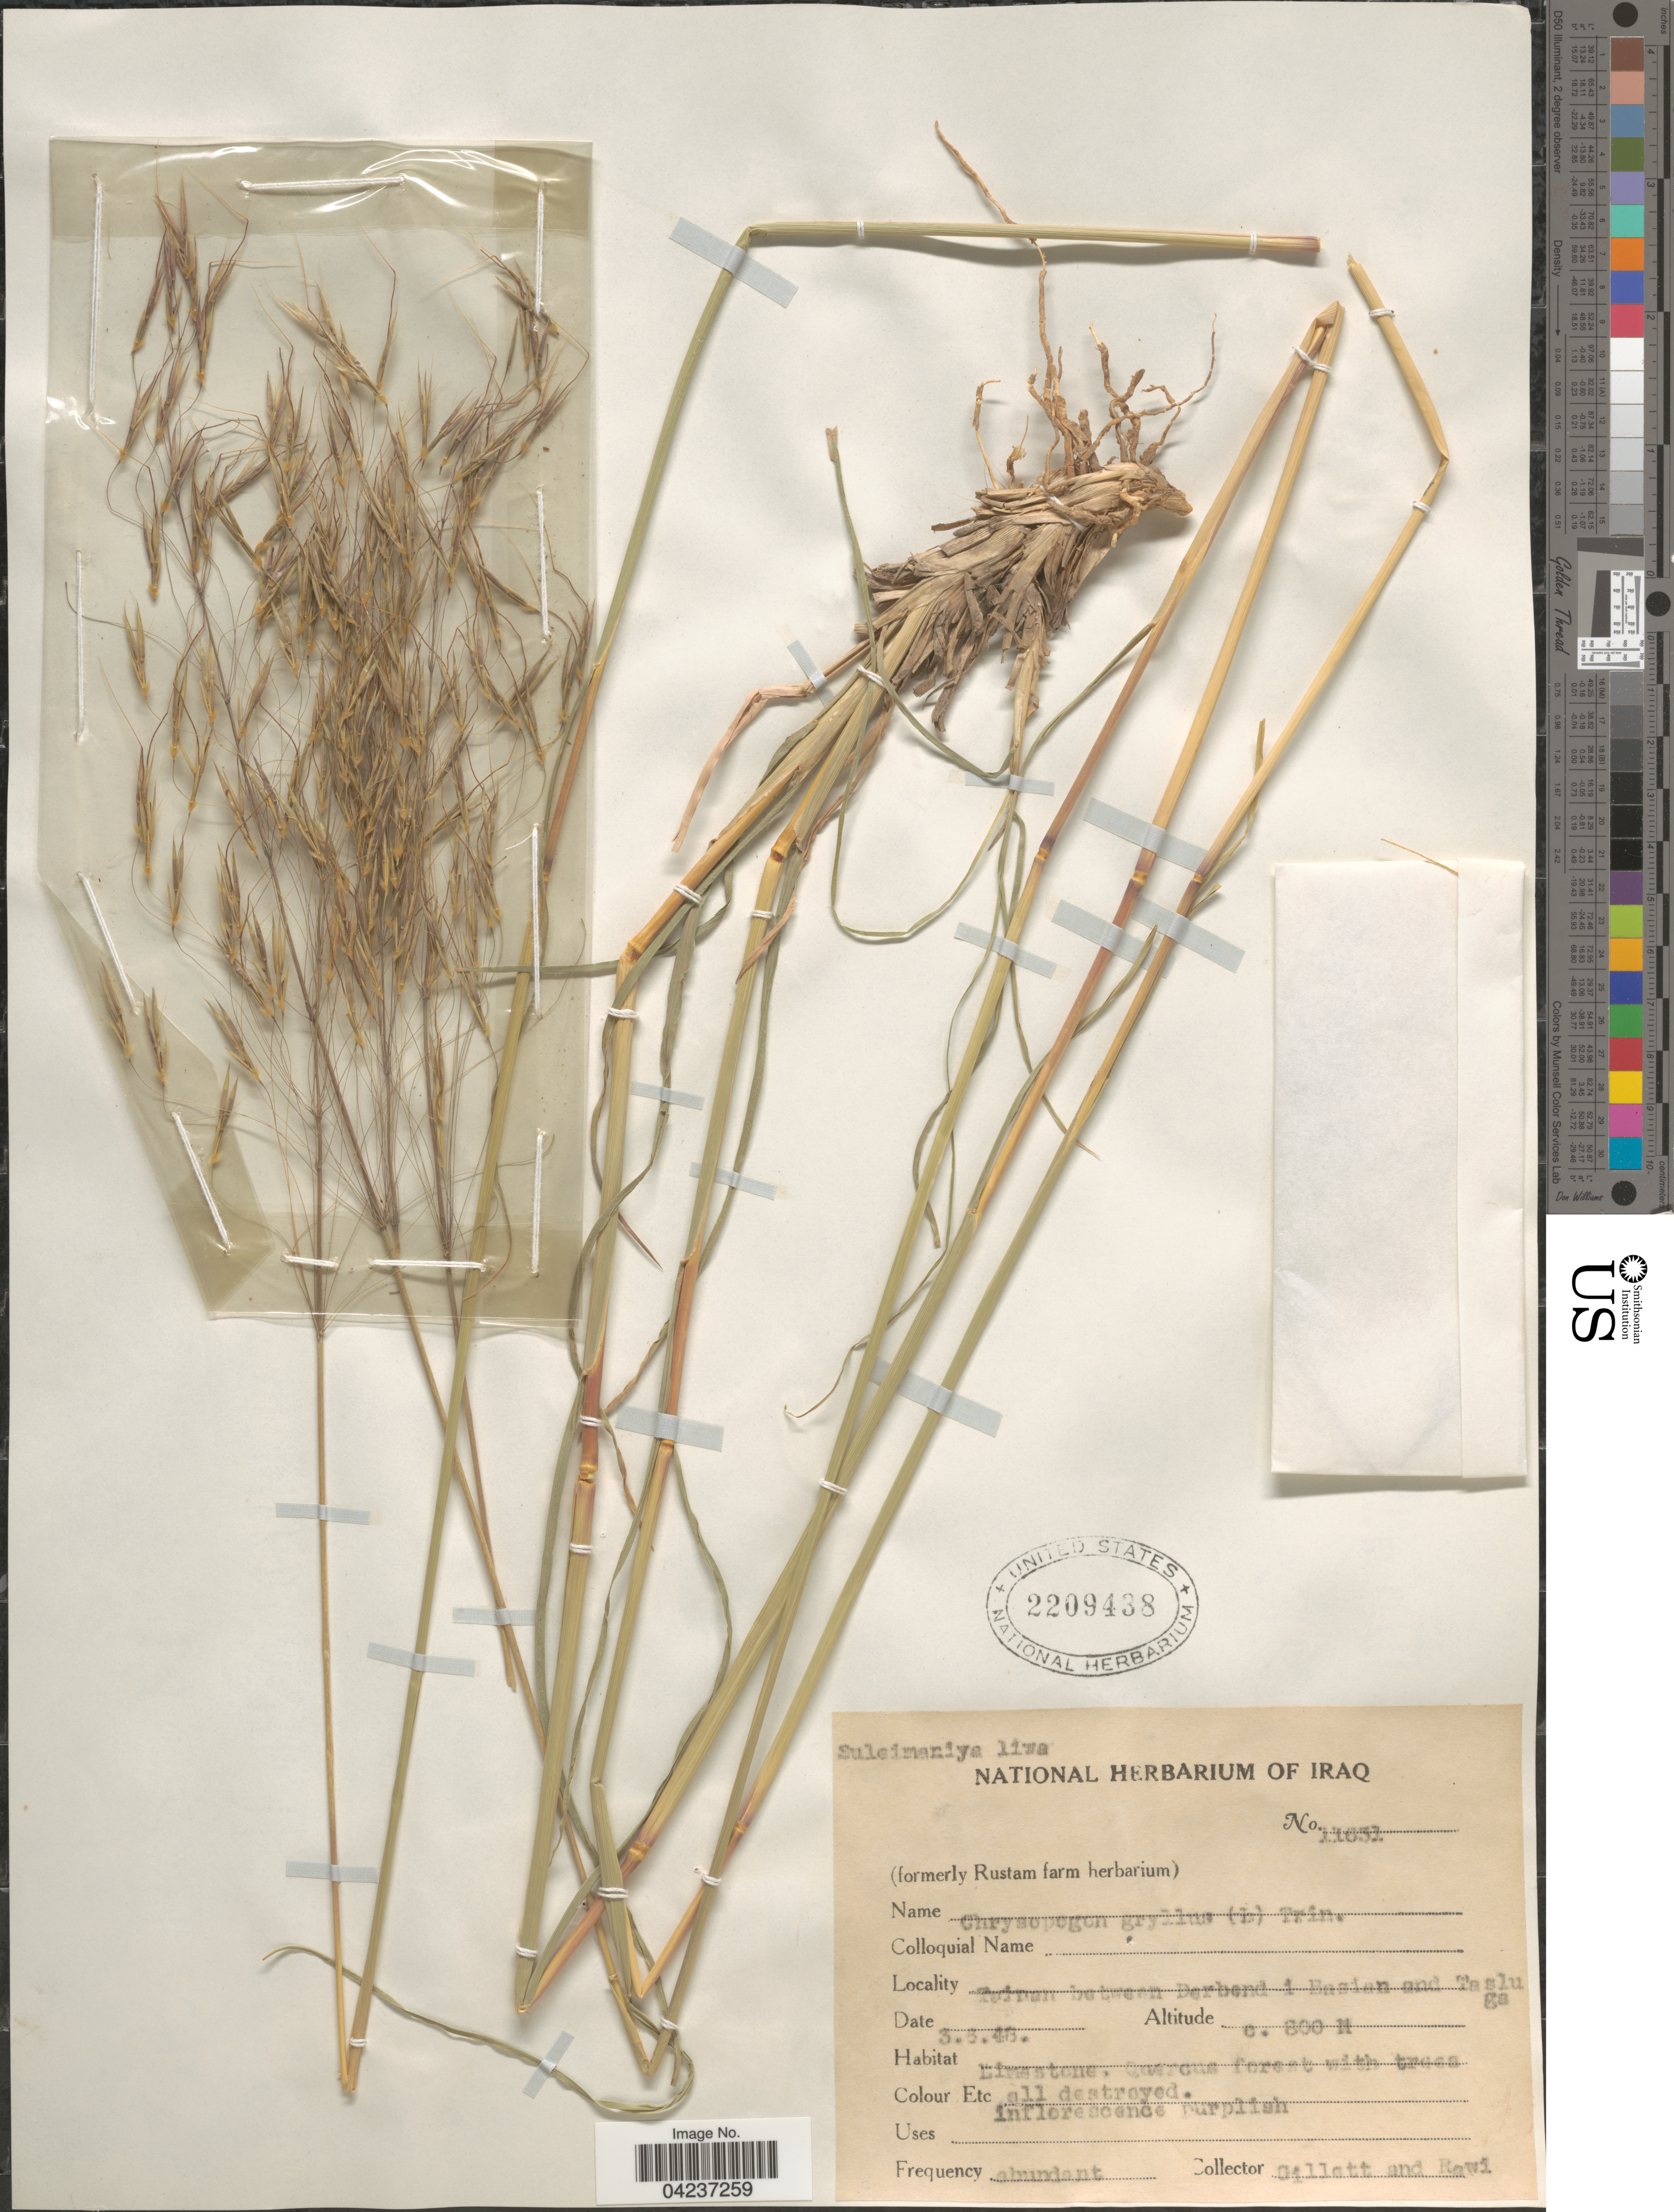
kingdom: Plantae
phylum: Tracheophyta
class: Liliopsida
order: Poales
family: Poaceae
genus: Chrysopogon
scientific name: Chrysopogon gryllus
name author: (L.) Trin.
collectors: Gillett, -- & -. Rawi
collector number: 11051*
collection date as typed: Transcribed d/m/y: 3/6/48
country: Iran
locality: Suleimaniya liwa. Tehran between Darband I Basian and Tasluga.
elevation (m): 800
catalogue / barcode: US 2209438